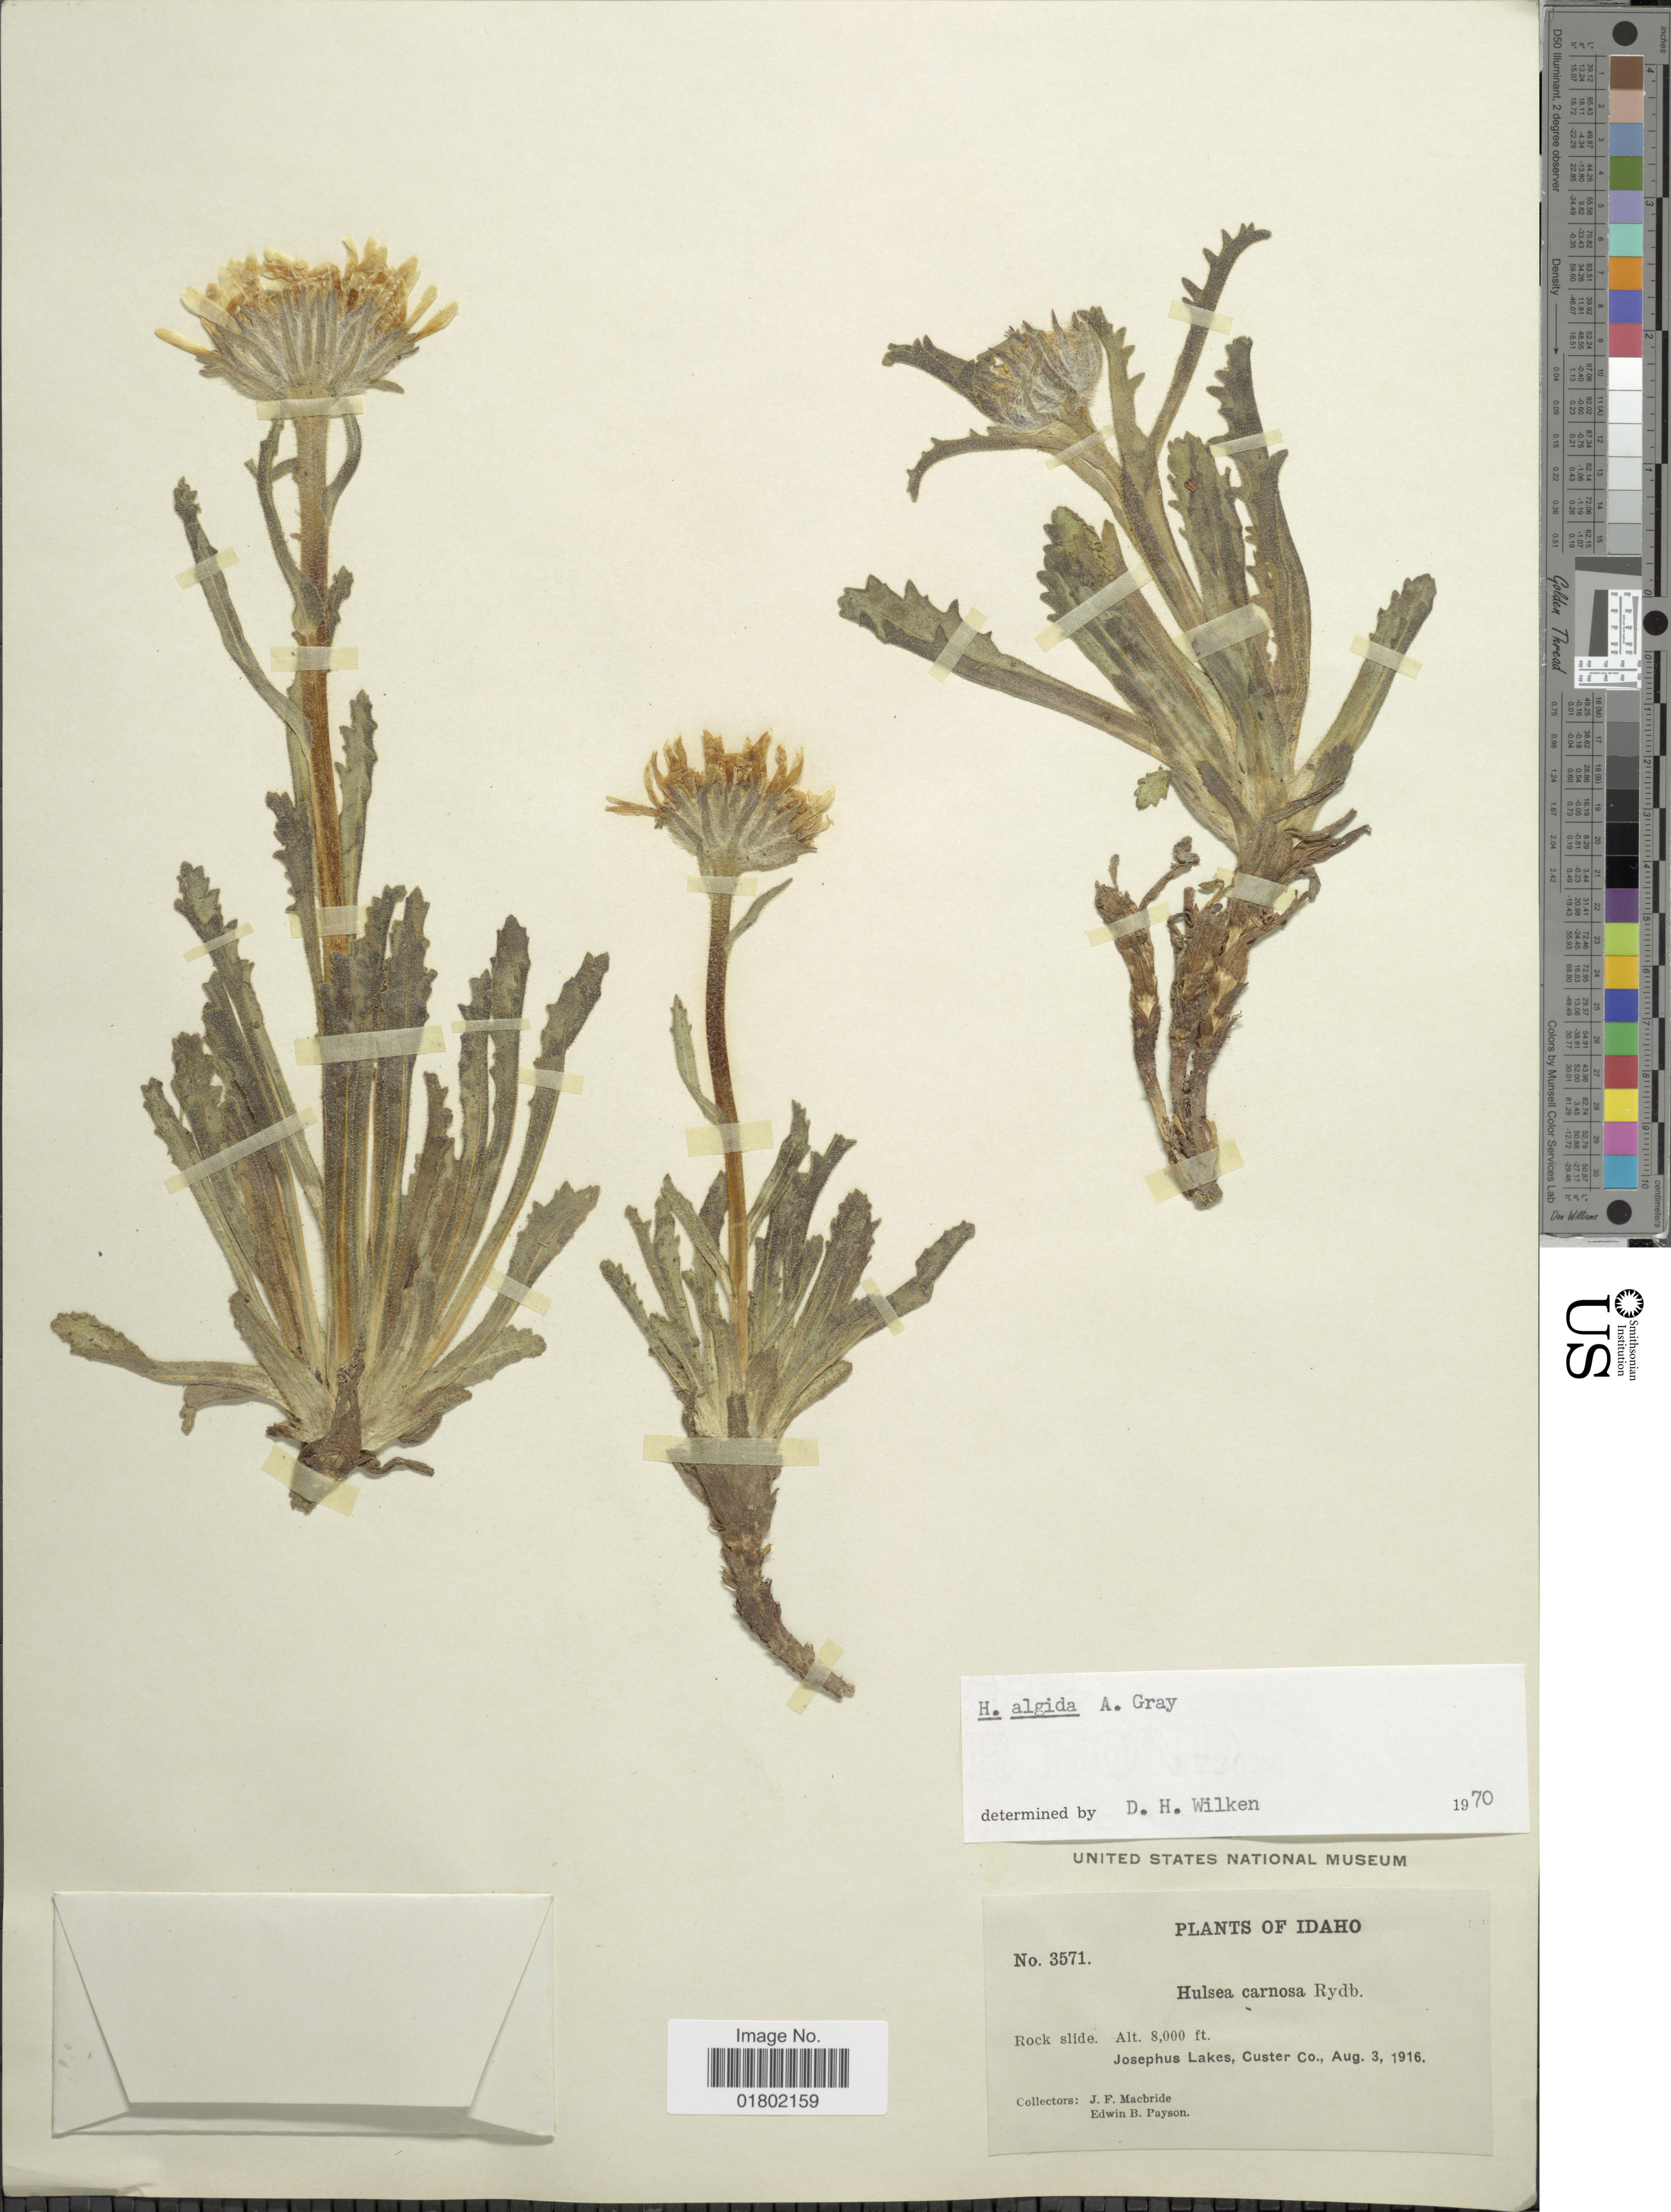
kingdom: Plantae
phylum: Tracheophyta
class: Magnoliopsida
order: Asterales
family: Asteraceae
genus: Hulsea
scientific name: Hulsea algida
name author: A. Gray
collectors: J. F. Macbride & E. B. Payson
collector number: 3571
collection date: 1916-08-03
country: United States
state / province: Idaho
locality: Josephus Lakes, Custer Co.